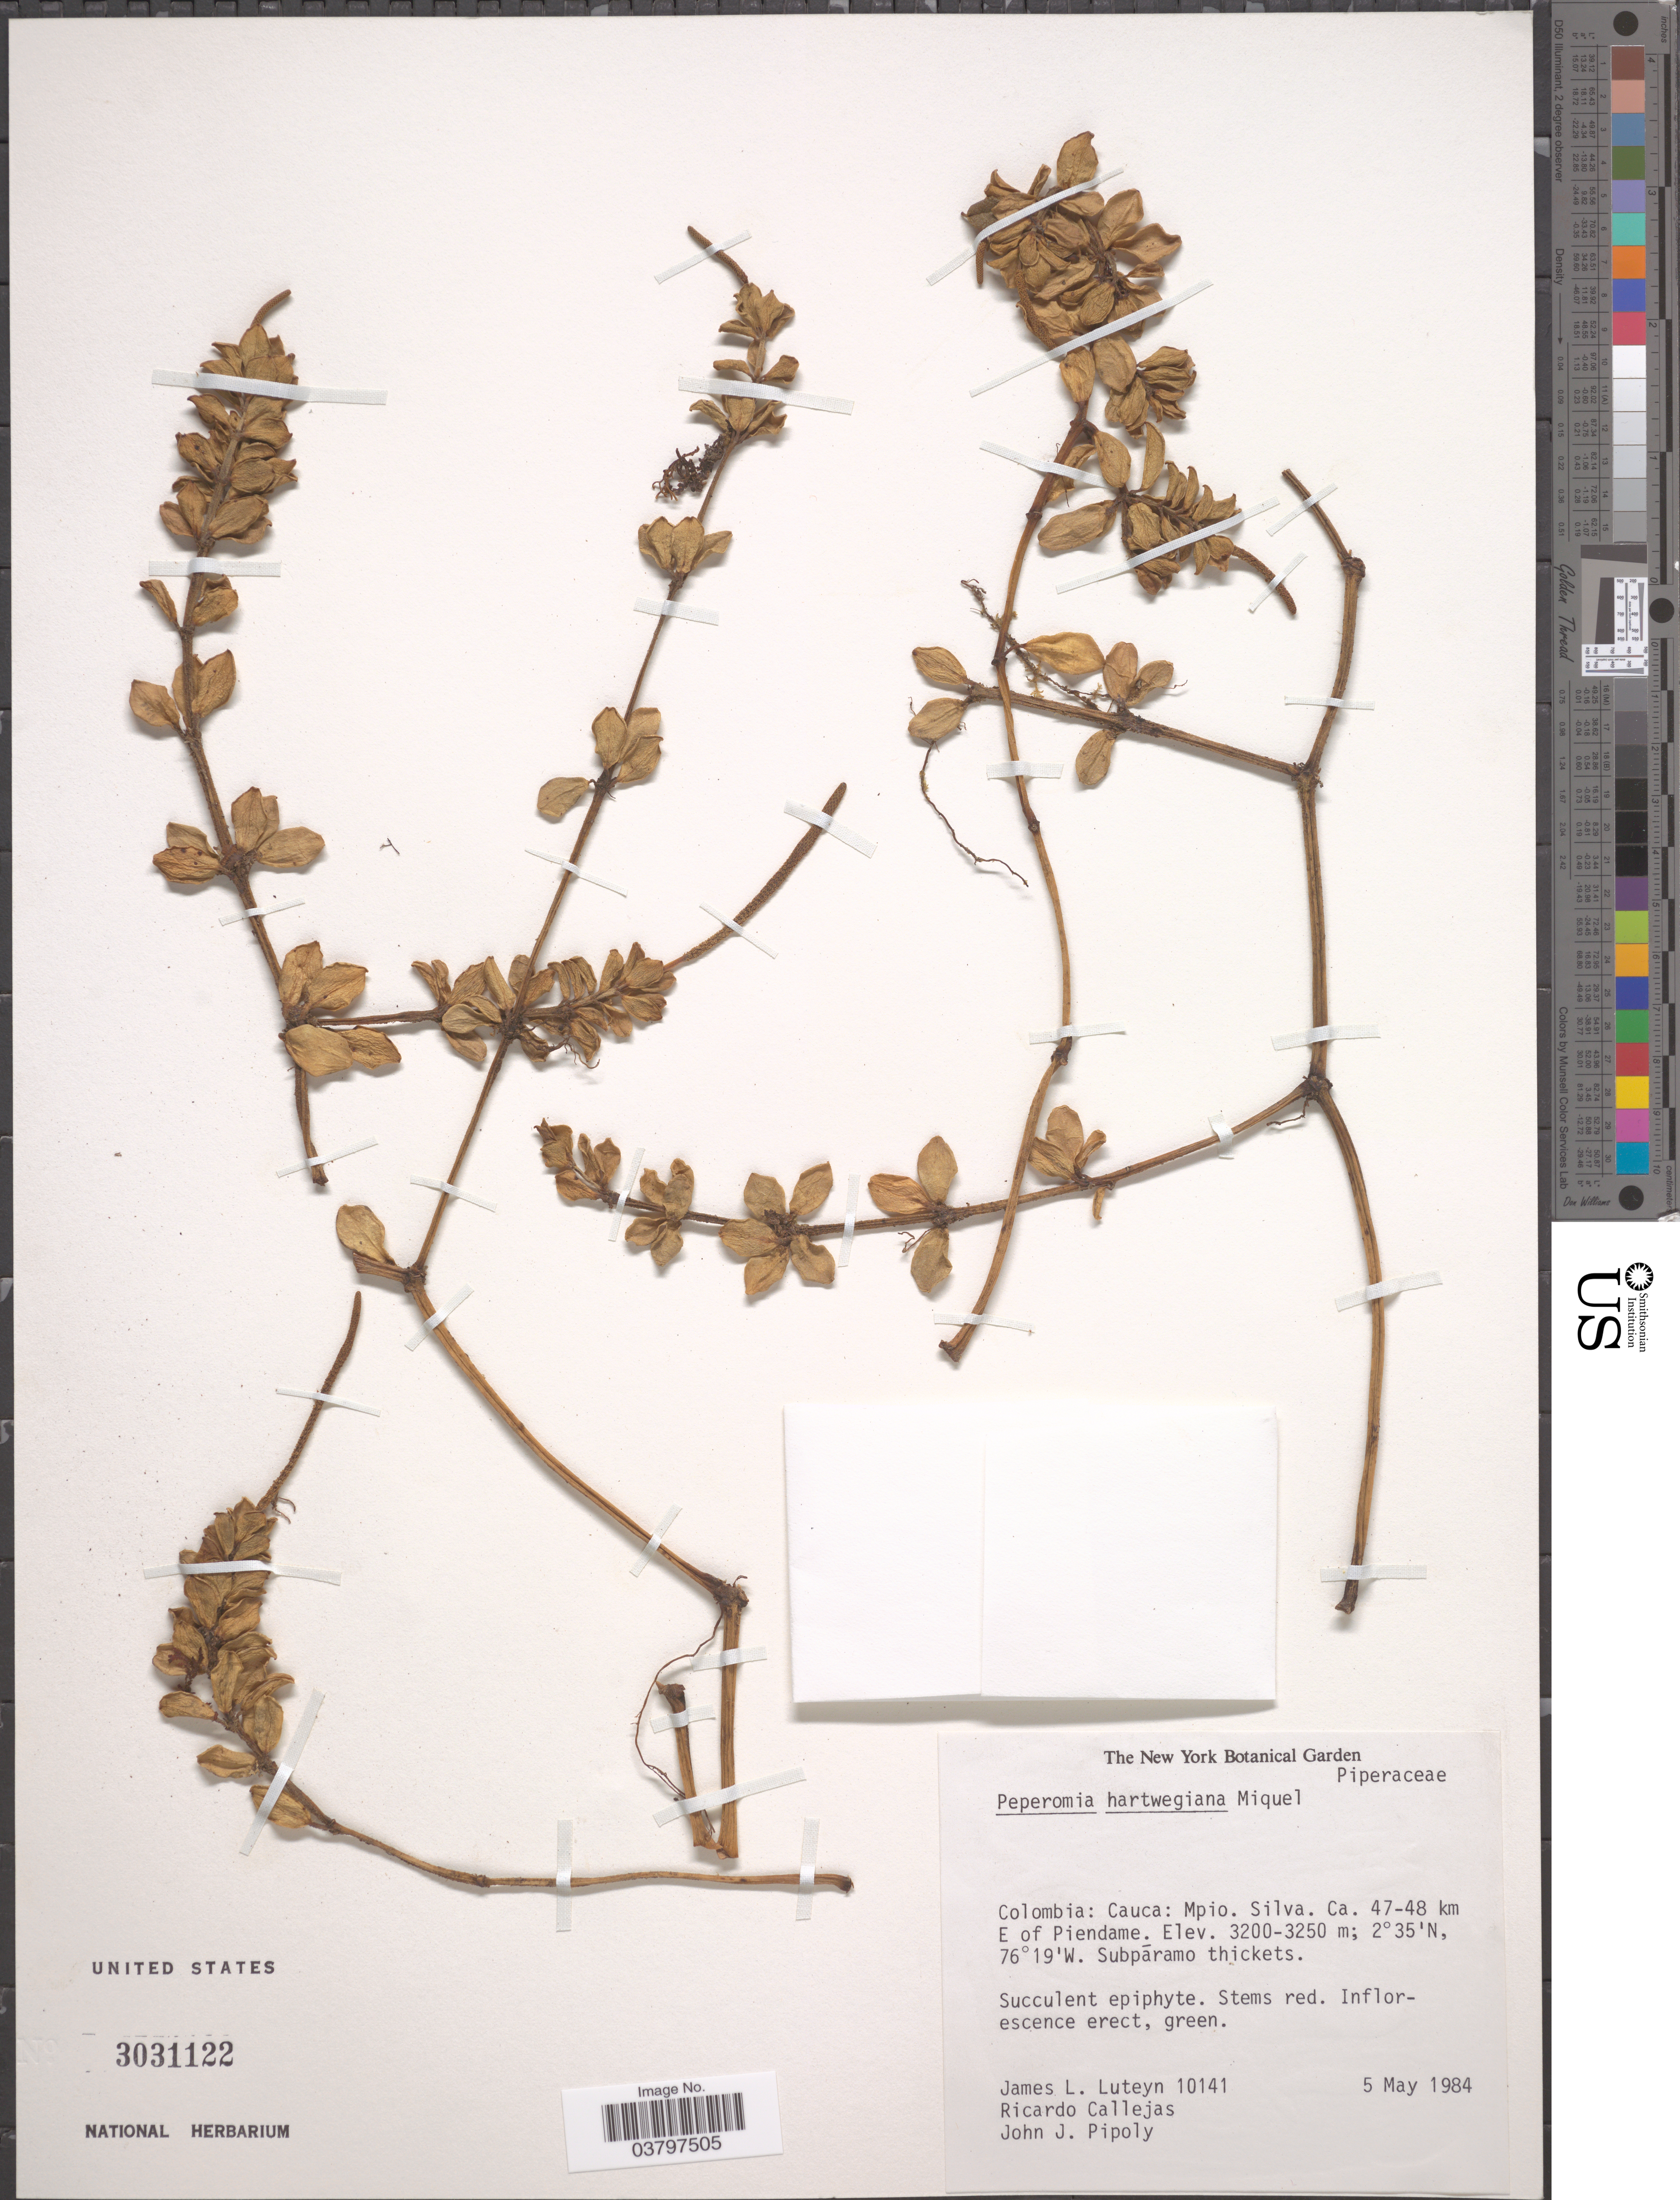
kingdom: Plantae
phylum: Tracheophyta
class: Magnoliopsida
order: Piperales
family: Piperaceae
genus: Peperomia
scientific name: Peperomia hartwegiana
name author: Miq.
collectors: J. L. Luteyn, R. Callejas & J. J. Pipoly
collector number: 10141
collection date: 1984-05-05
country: Colombia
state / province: Cauca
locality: Mpio. Silva. Ca. 47-48 km E of Piendame.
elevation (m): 3200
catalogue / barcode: US 3031122